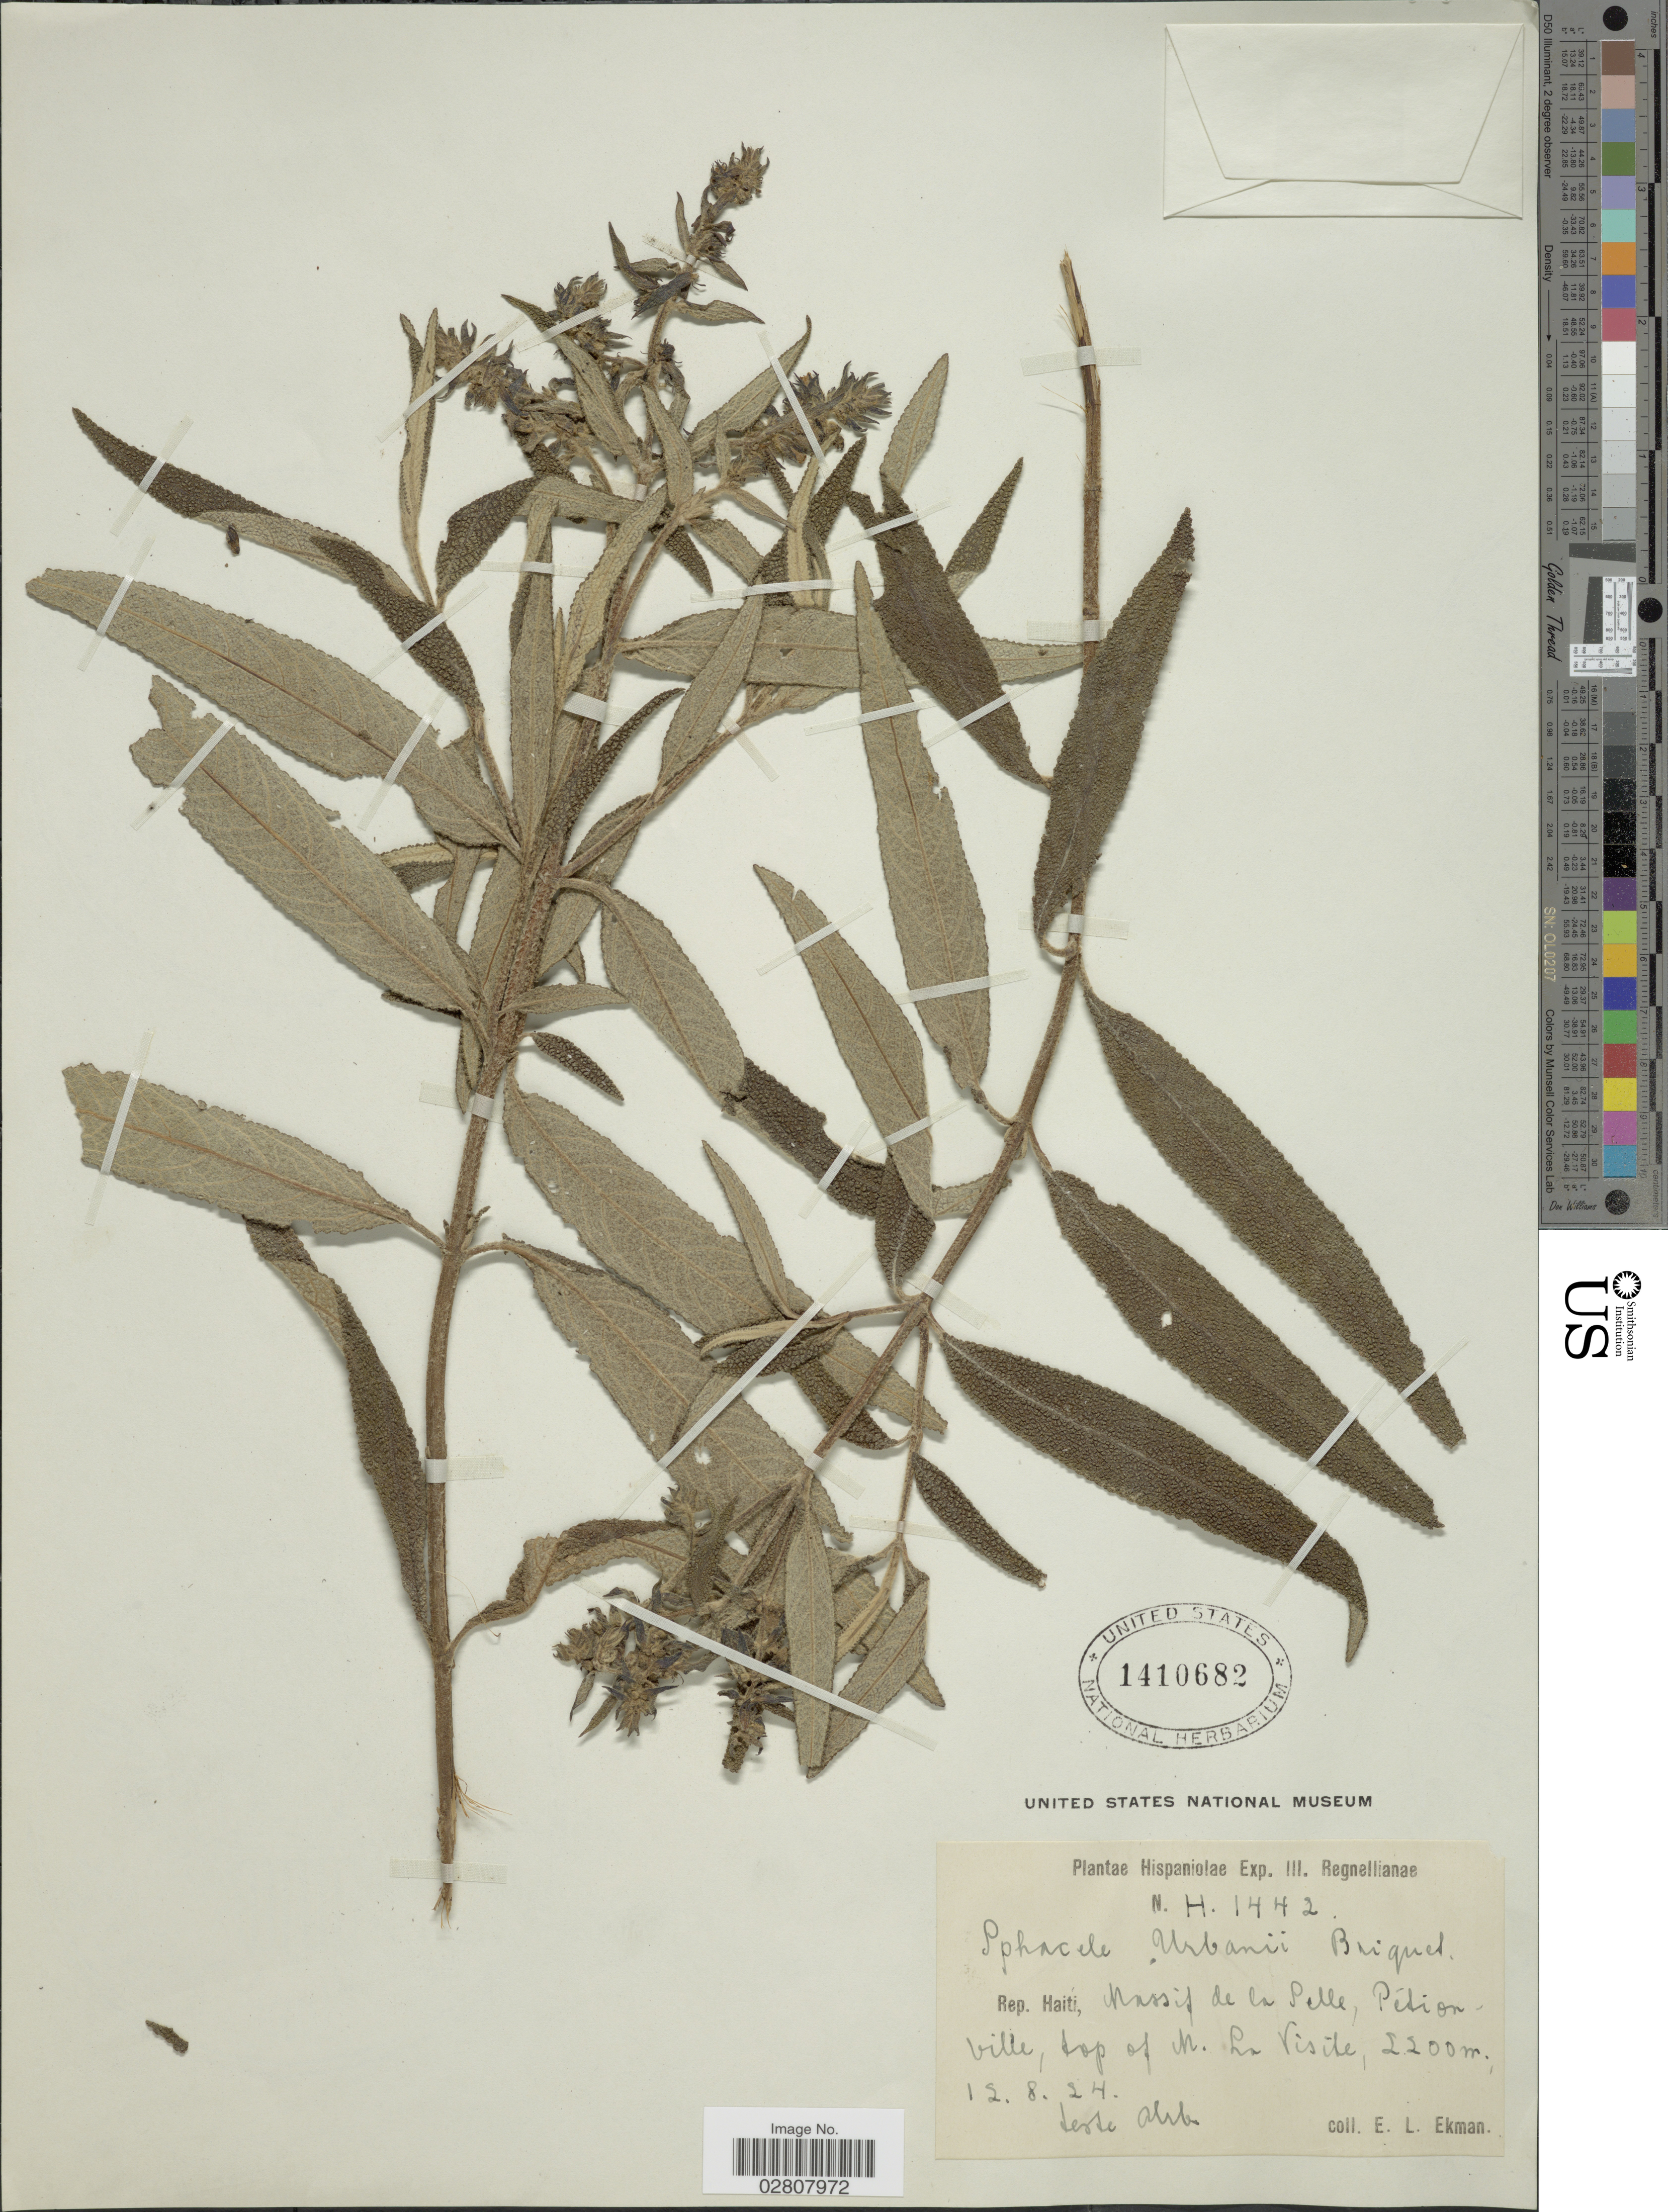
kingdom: Plantae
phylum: Tracheophyta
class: Magnoliopsida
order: Lamiales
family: Lamiaceae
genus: Lepechinia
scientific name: Lepechinia urbanii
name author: (Briq.) Epling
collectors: E. L. Ekman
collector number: H1442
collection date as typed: Transcribed d/m/y: 12/8/24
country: Haiti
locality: Rep. Haiti, Massif de la Selle, Pétionville, top of N. La Visite.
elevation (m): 2200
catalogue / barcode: US 1410682